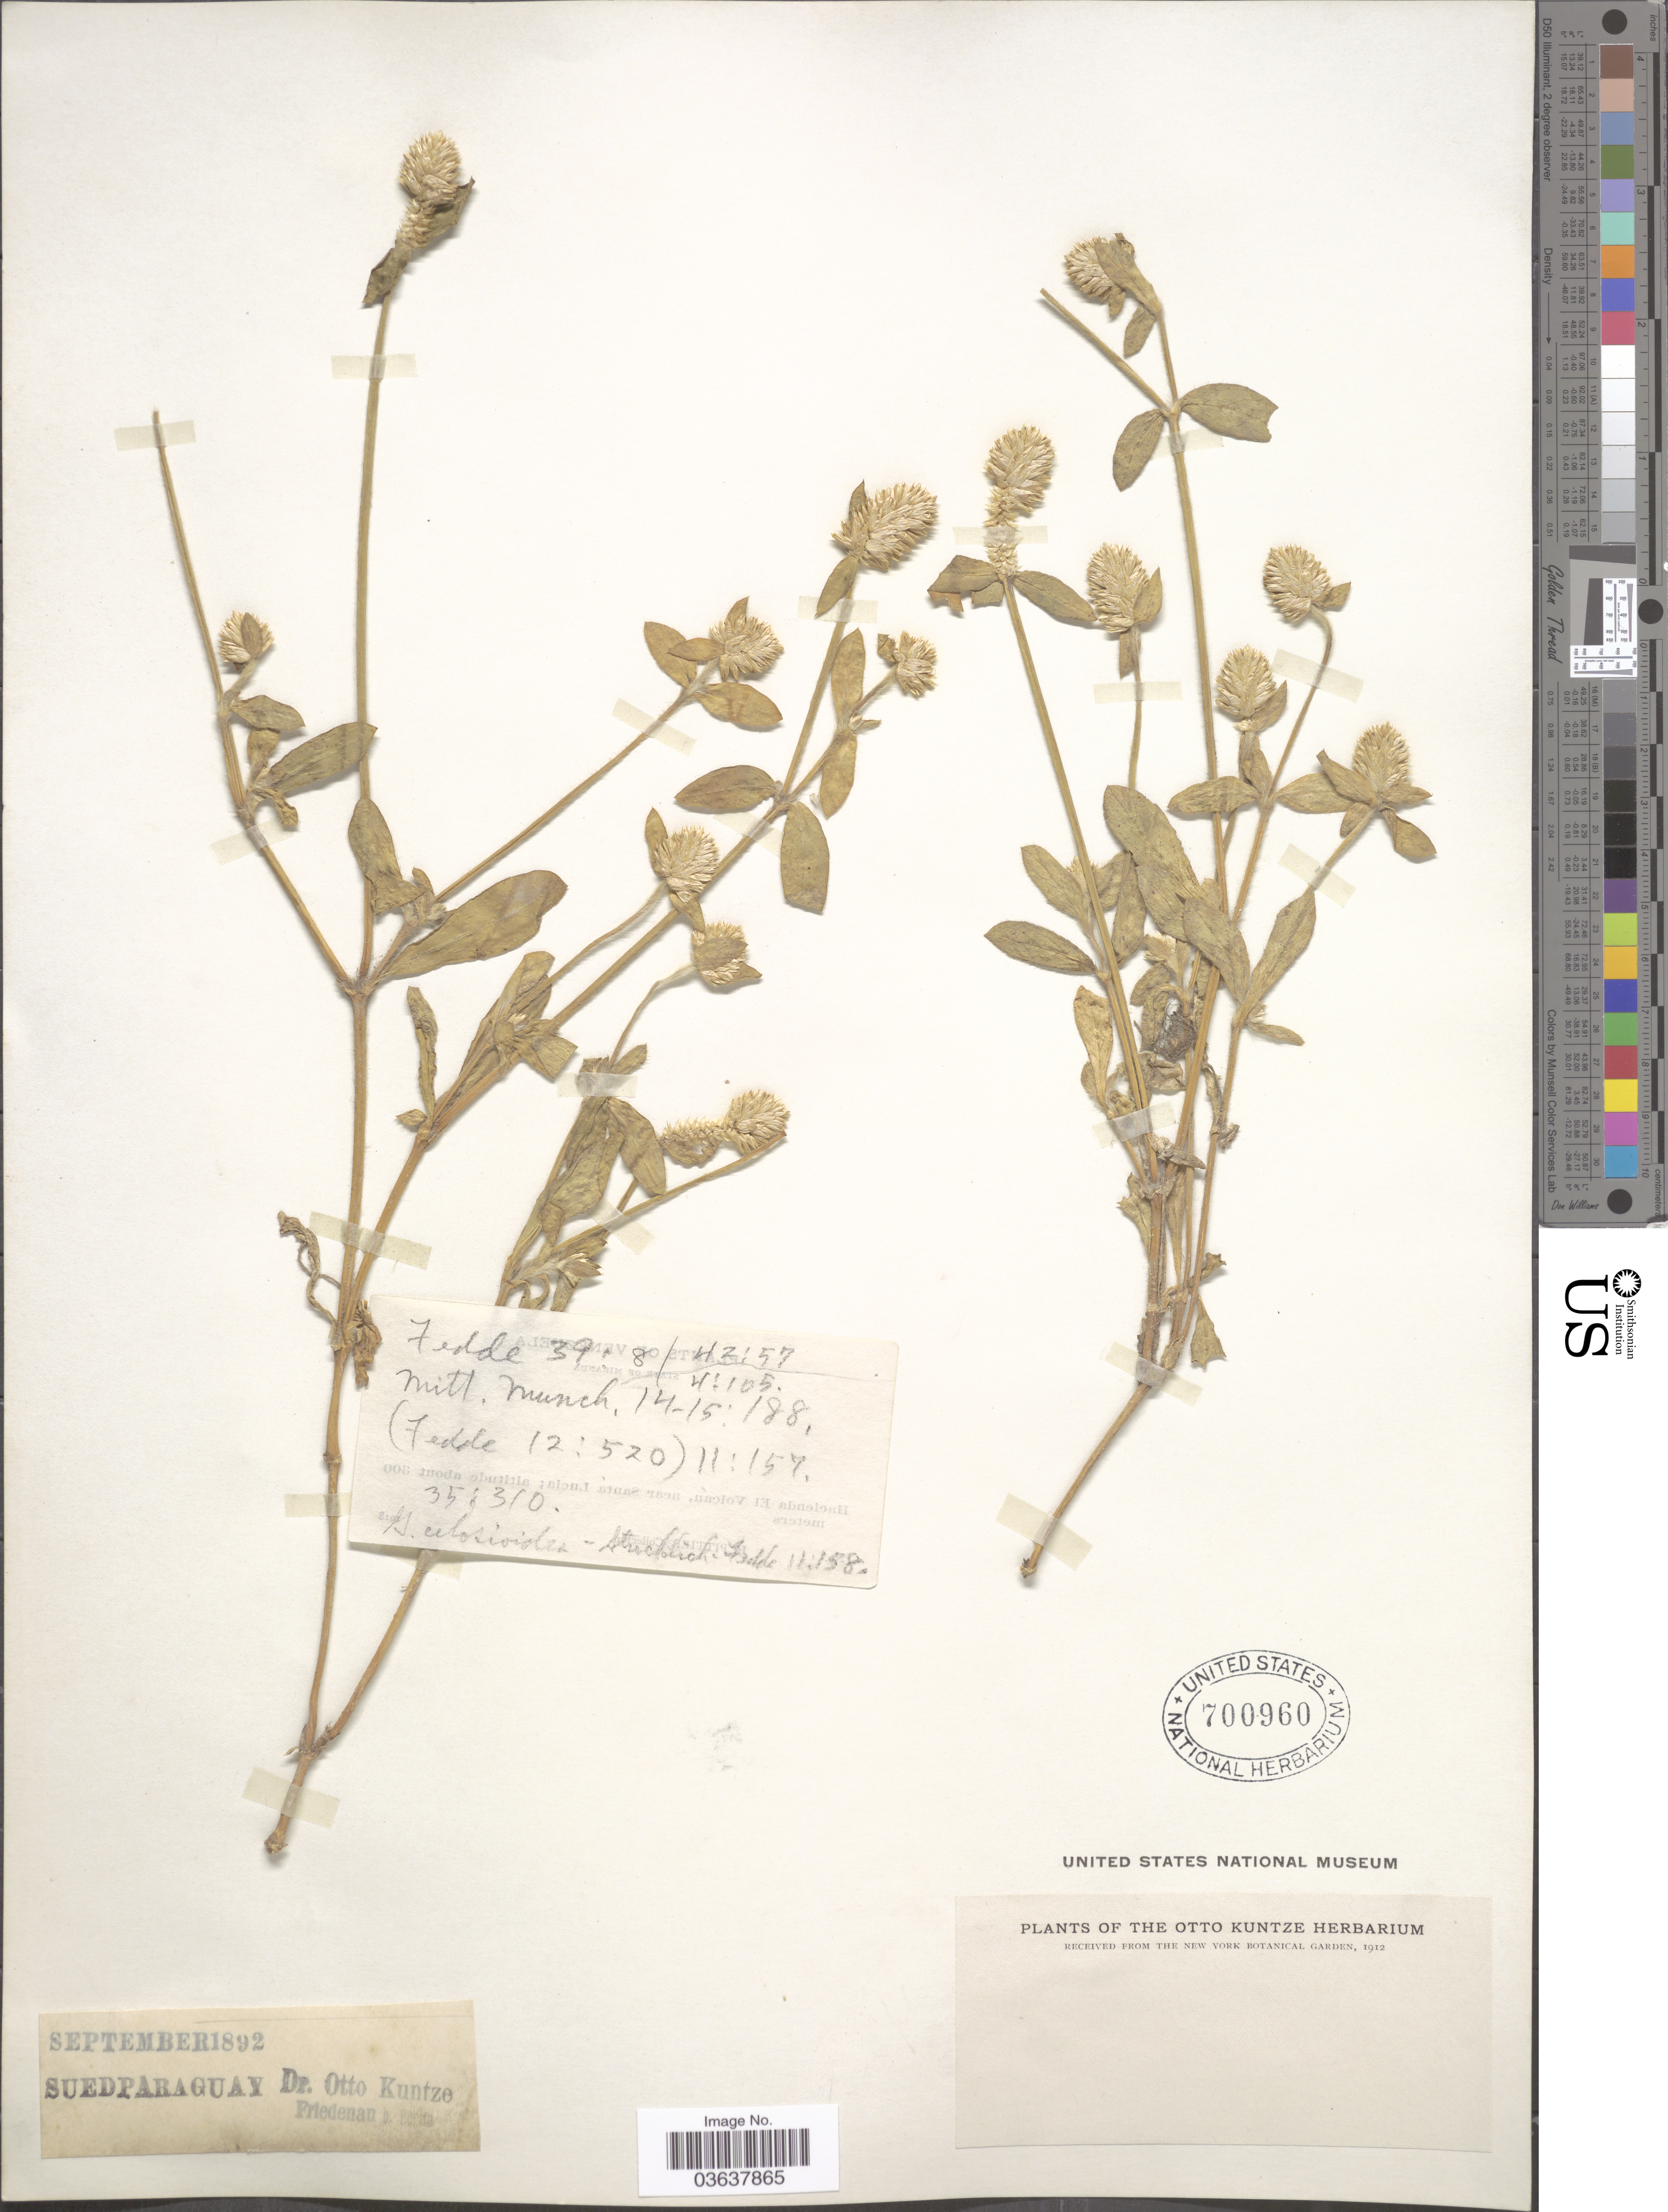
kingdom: Plantae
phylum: Tracheophyta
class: Magnoliopsida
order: Caryophyllales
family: Amaranthaceae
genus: Gomphrena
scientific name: Gomphrena celosioides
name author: Mart.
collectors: C.E.O. Kuntze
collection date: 1892-09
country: Paraguay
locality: Sued Paraguay.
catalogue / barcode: US 700960